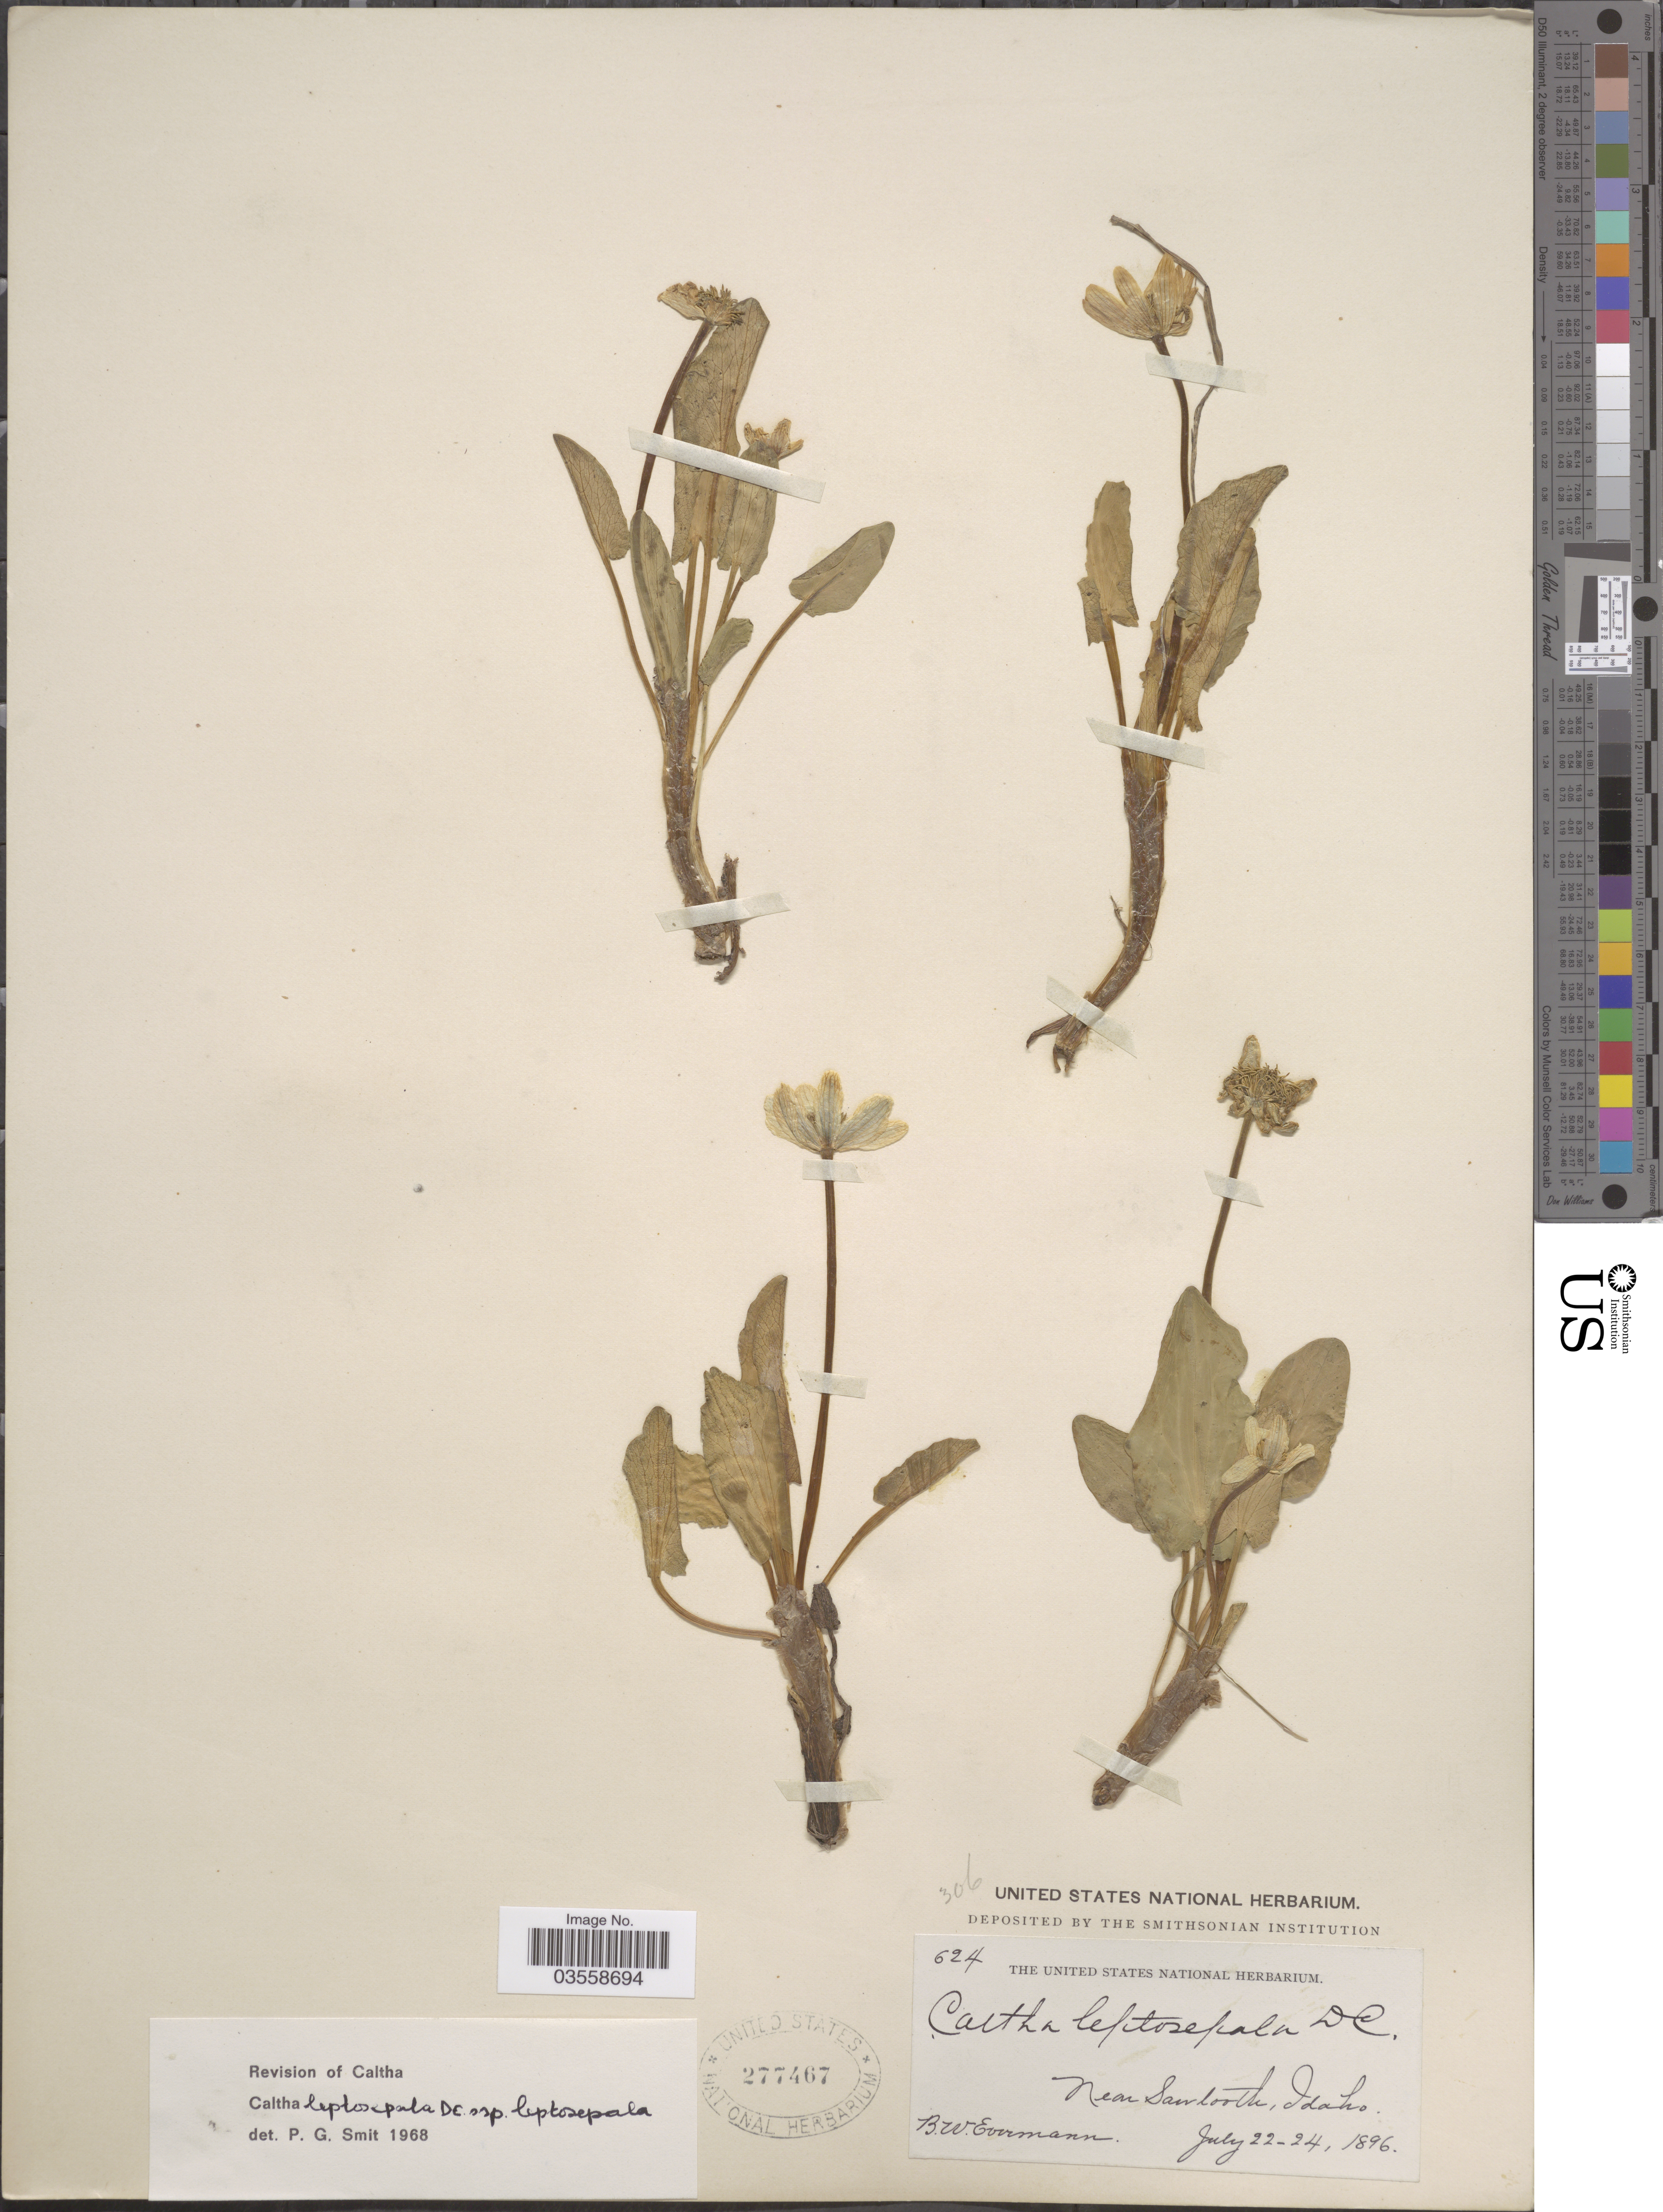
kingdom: Plantae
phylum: Tracheophyta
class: Magnoliopsida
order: Ranunculales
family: Ranunculaceae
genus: Caltha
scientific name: Caltha leptosepala subsp. leptosepala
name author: DC.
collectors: B. W. Evermann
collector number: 624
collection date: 1896-07-22/1896-07-24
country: United States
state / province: Idaho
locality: Near Sawtooth.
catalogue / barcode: US 277467